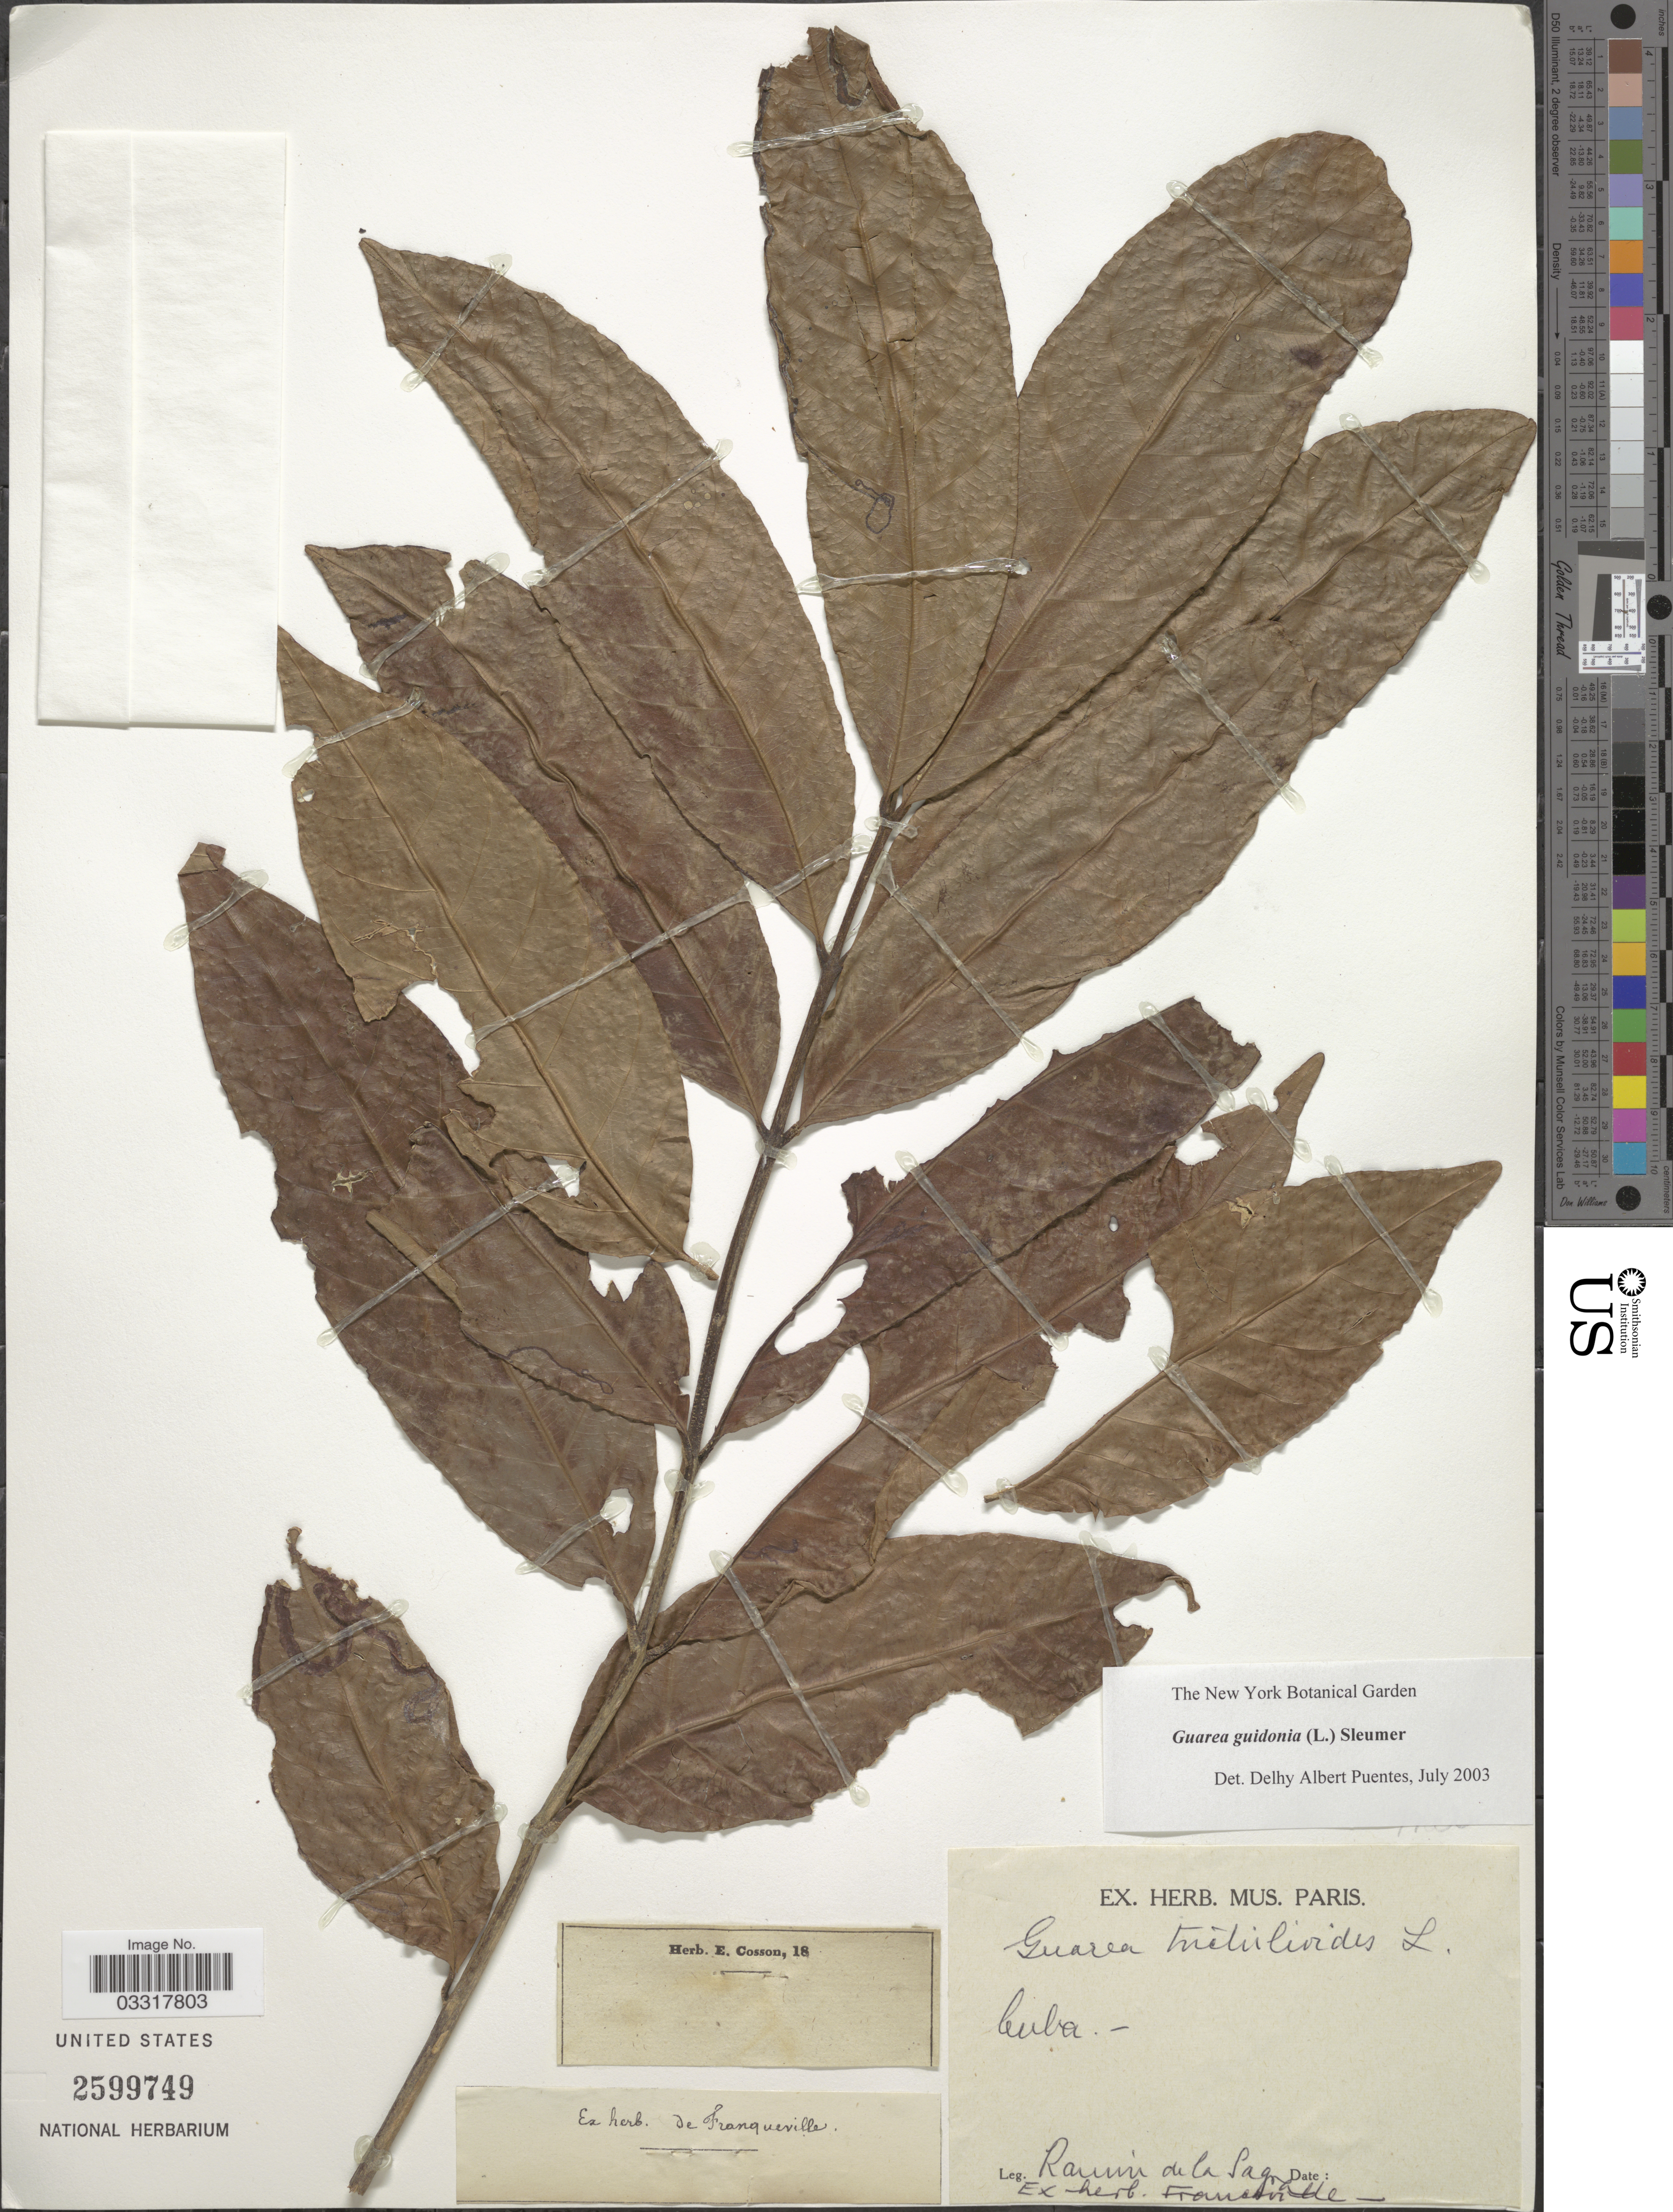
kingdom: Plantae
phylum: Tracheophyta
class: Magnoliopsida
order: Sapindales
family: Meliaceae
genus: Swietenia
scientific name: Swietenia mahagoni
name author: (L.) Jacq.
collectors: R. de la Sagra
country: Cuba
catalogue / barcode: US 2599749